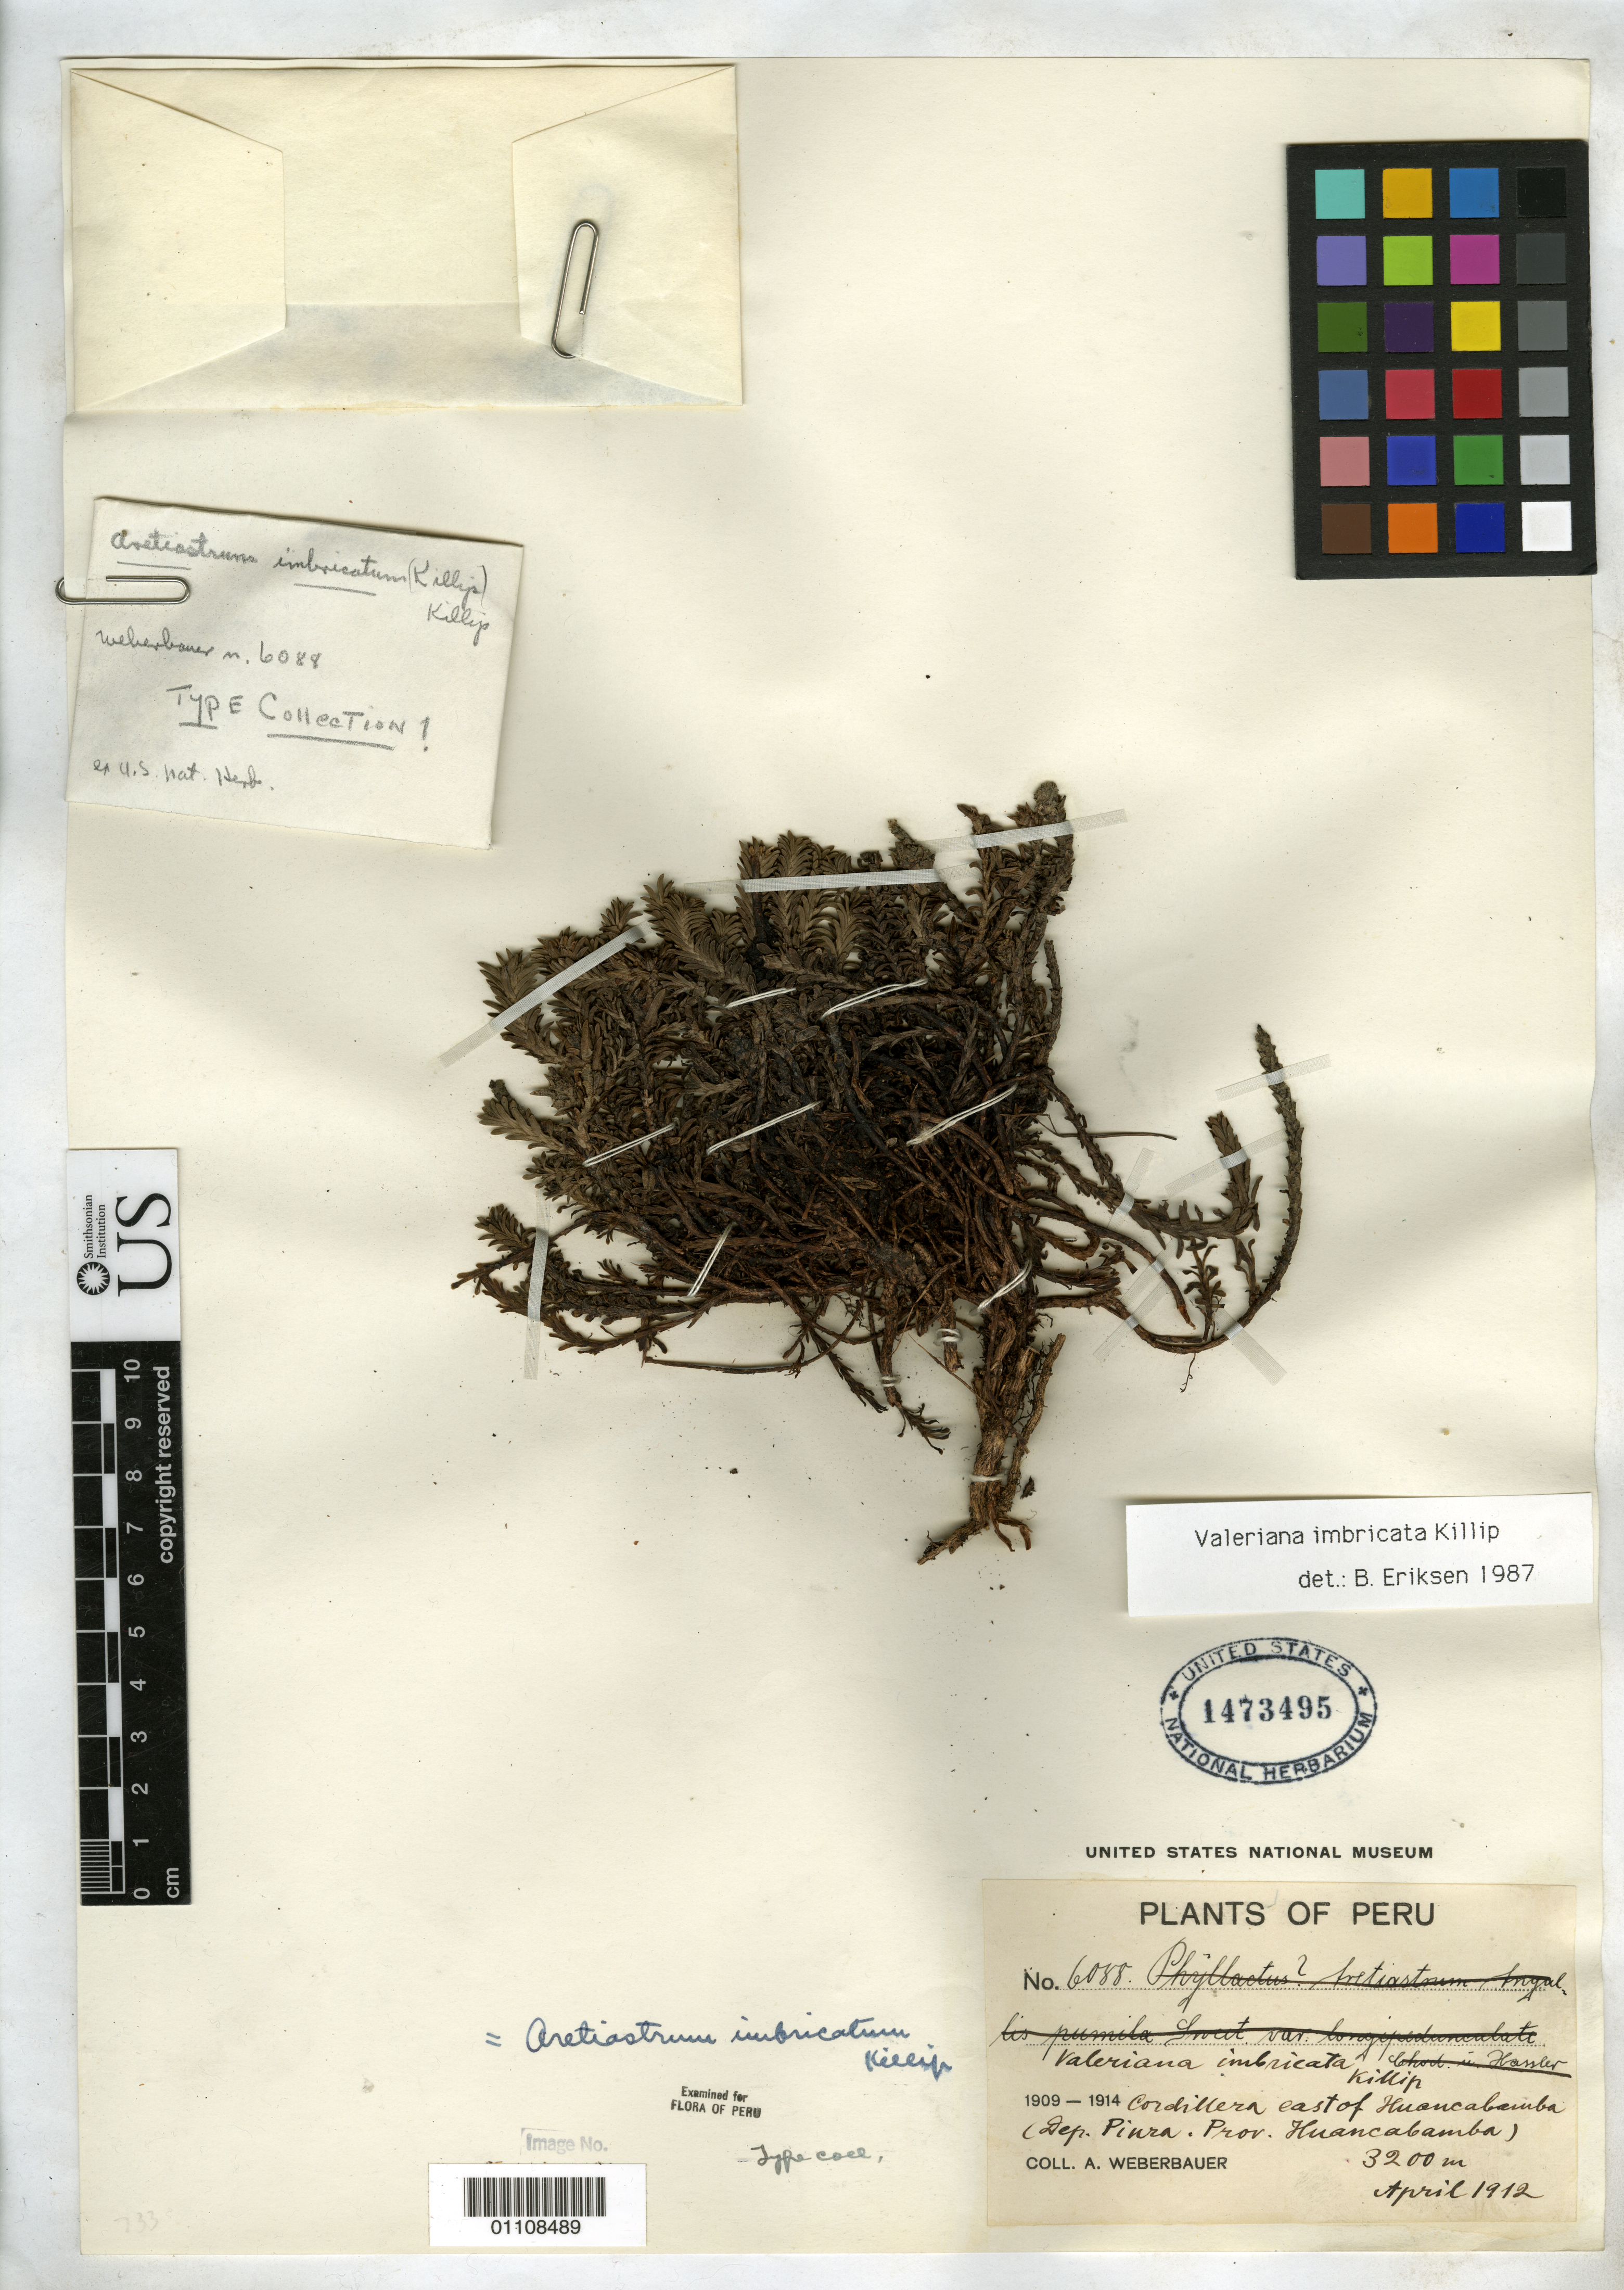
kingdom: Plantae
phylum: Tracheophyta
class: Magnoliopsida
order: Dipsacales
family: Caprifoliaceae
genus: Valeriana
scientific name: Valeriana imbricata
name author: Killip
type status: Isotype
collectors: A. Weberbauer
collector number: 6088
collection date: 1912-04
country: Peru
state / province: Piura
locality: Cordillera east of Huancabamba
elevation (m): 3200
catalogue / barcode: US 1473495